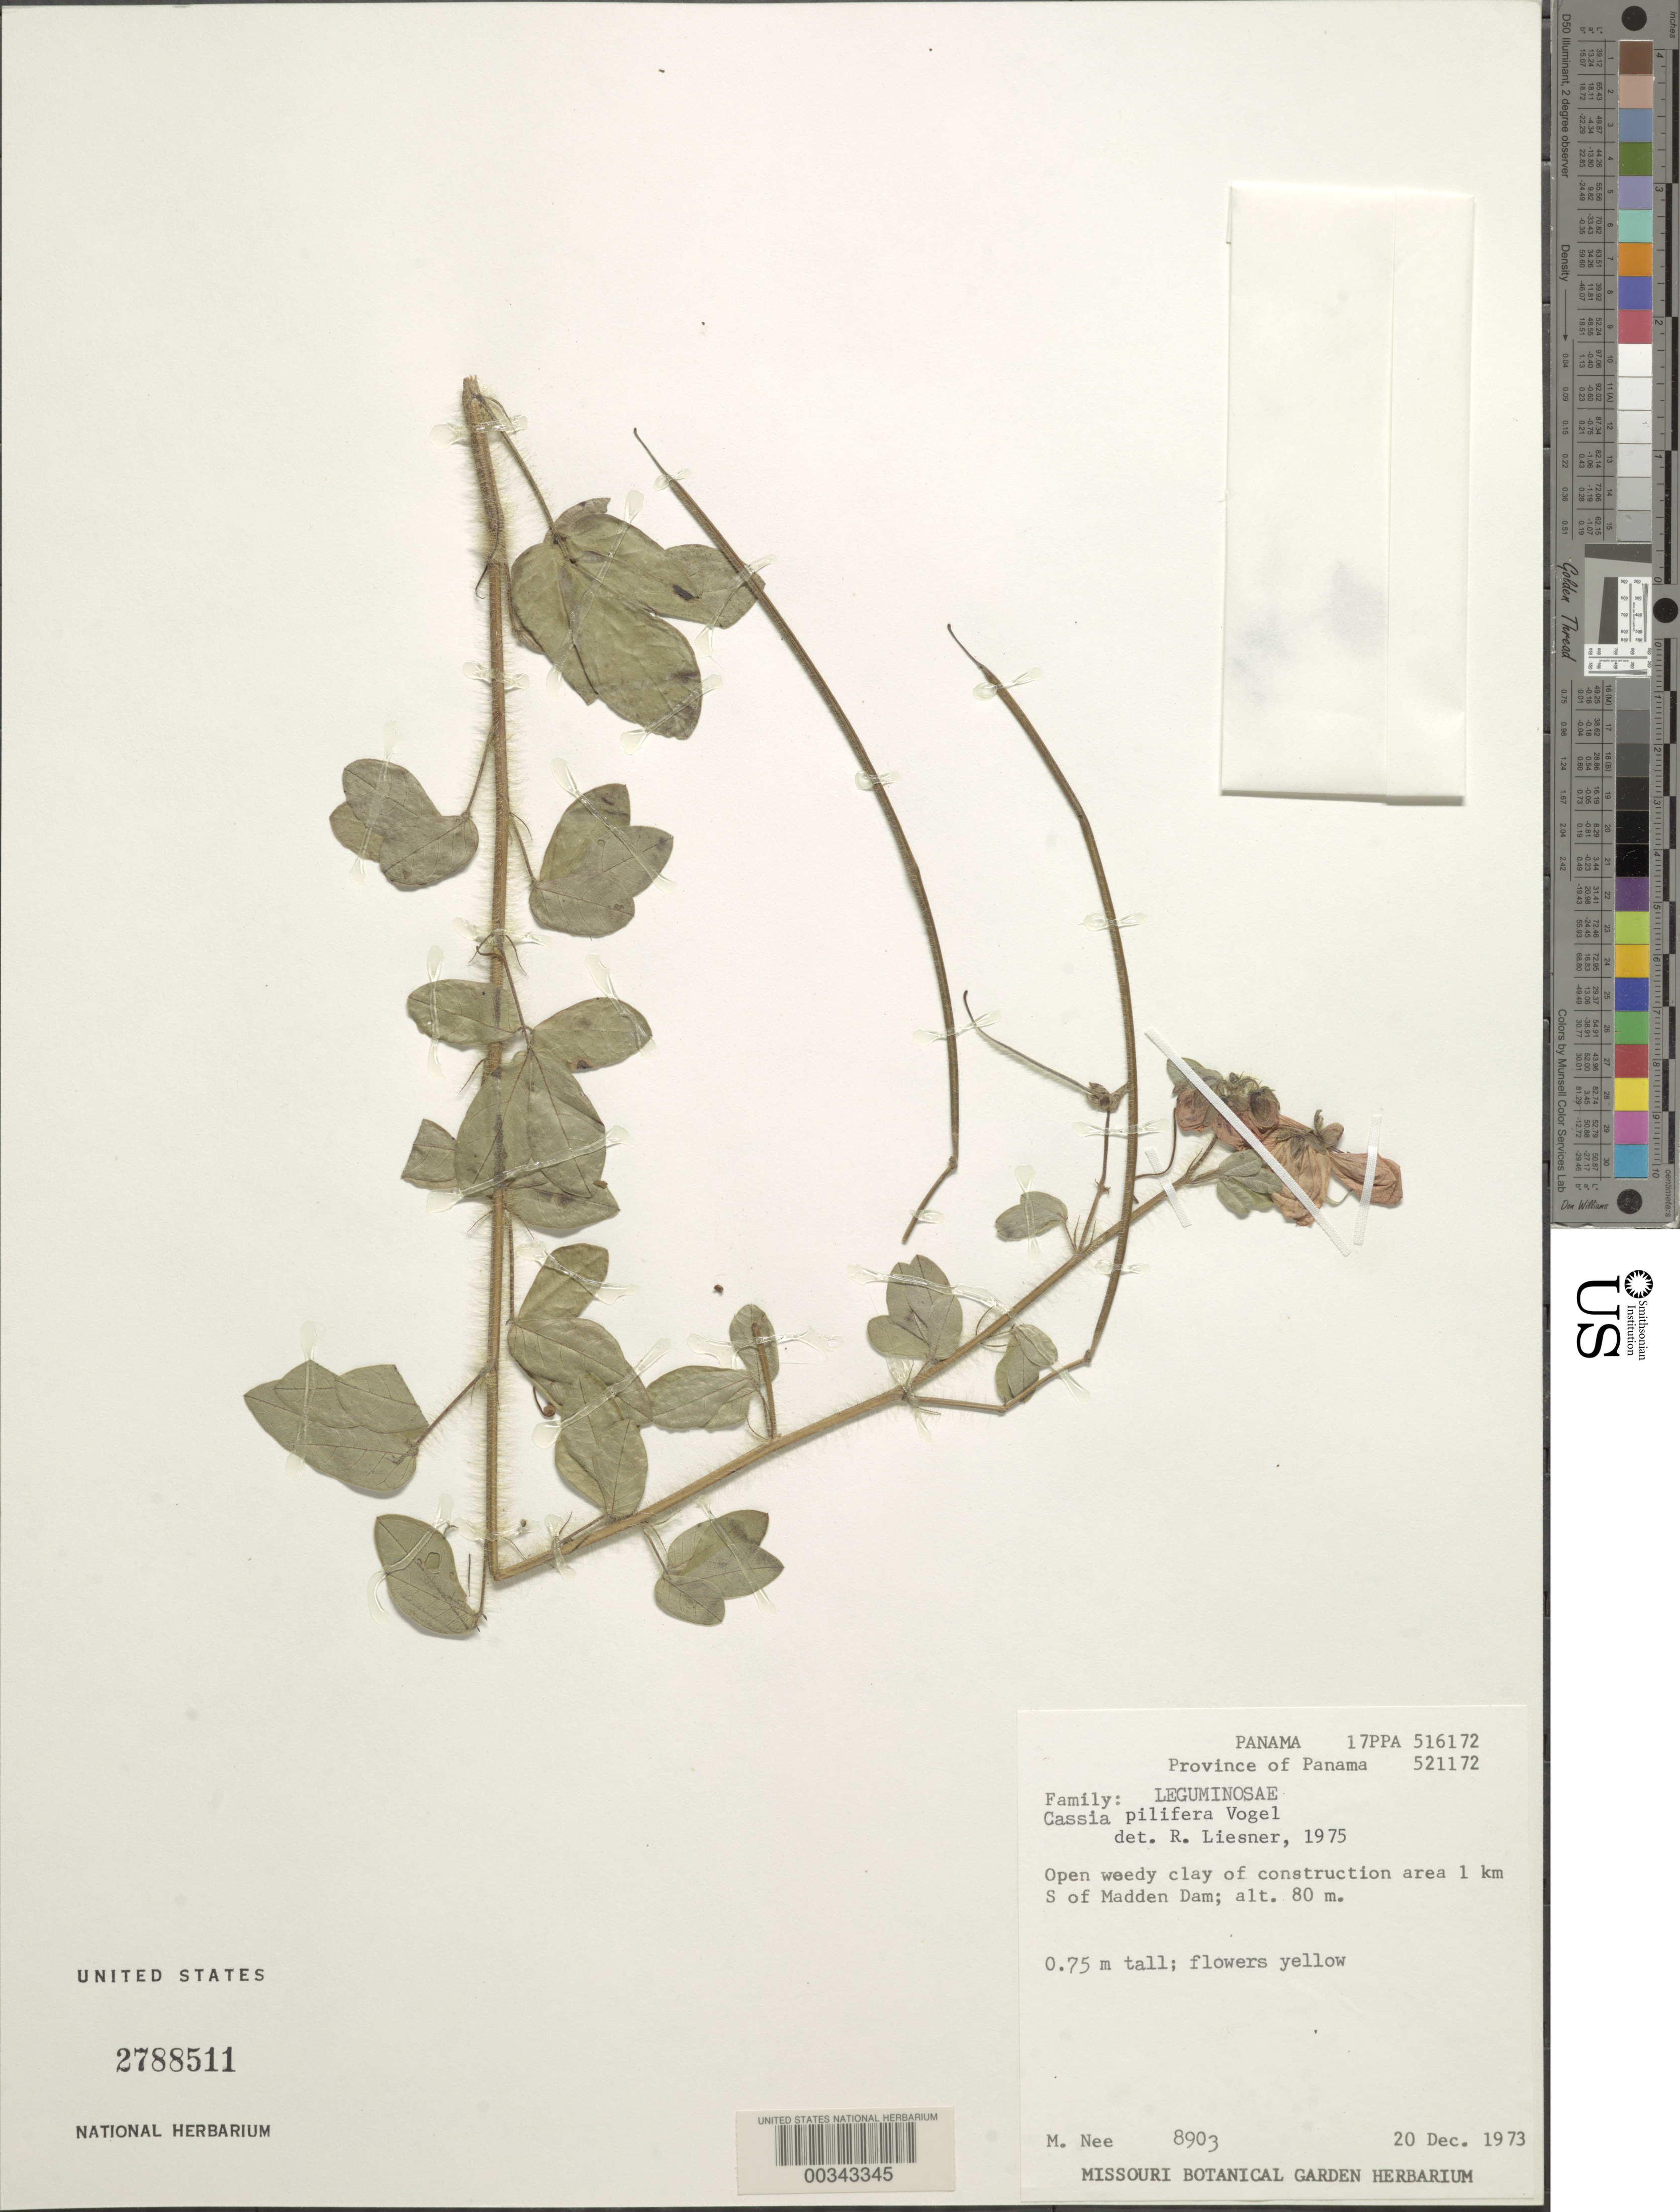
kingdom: Plantae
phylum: Tracheophyta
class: Magnoliopsida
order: Fabales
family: Fabaceae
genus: Senna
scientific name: Senna pilifera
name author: (Vogel) H.S. Irwin & Barneby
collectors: M. Nee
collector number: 8903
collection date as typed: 20 Dec 1973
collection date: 1973-12-20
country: Panama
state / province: Panamá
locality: Construction area 1 km S of Madden Dam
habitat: Open weedy clay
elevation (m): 80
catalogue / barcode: US 2788511